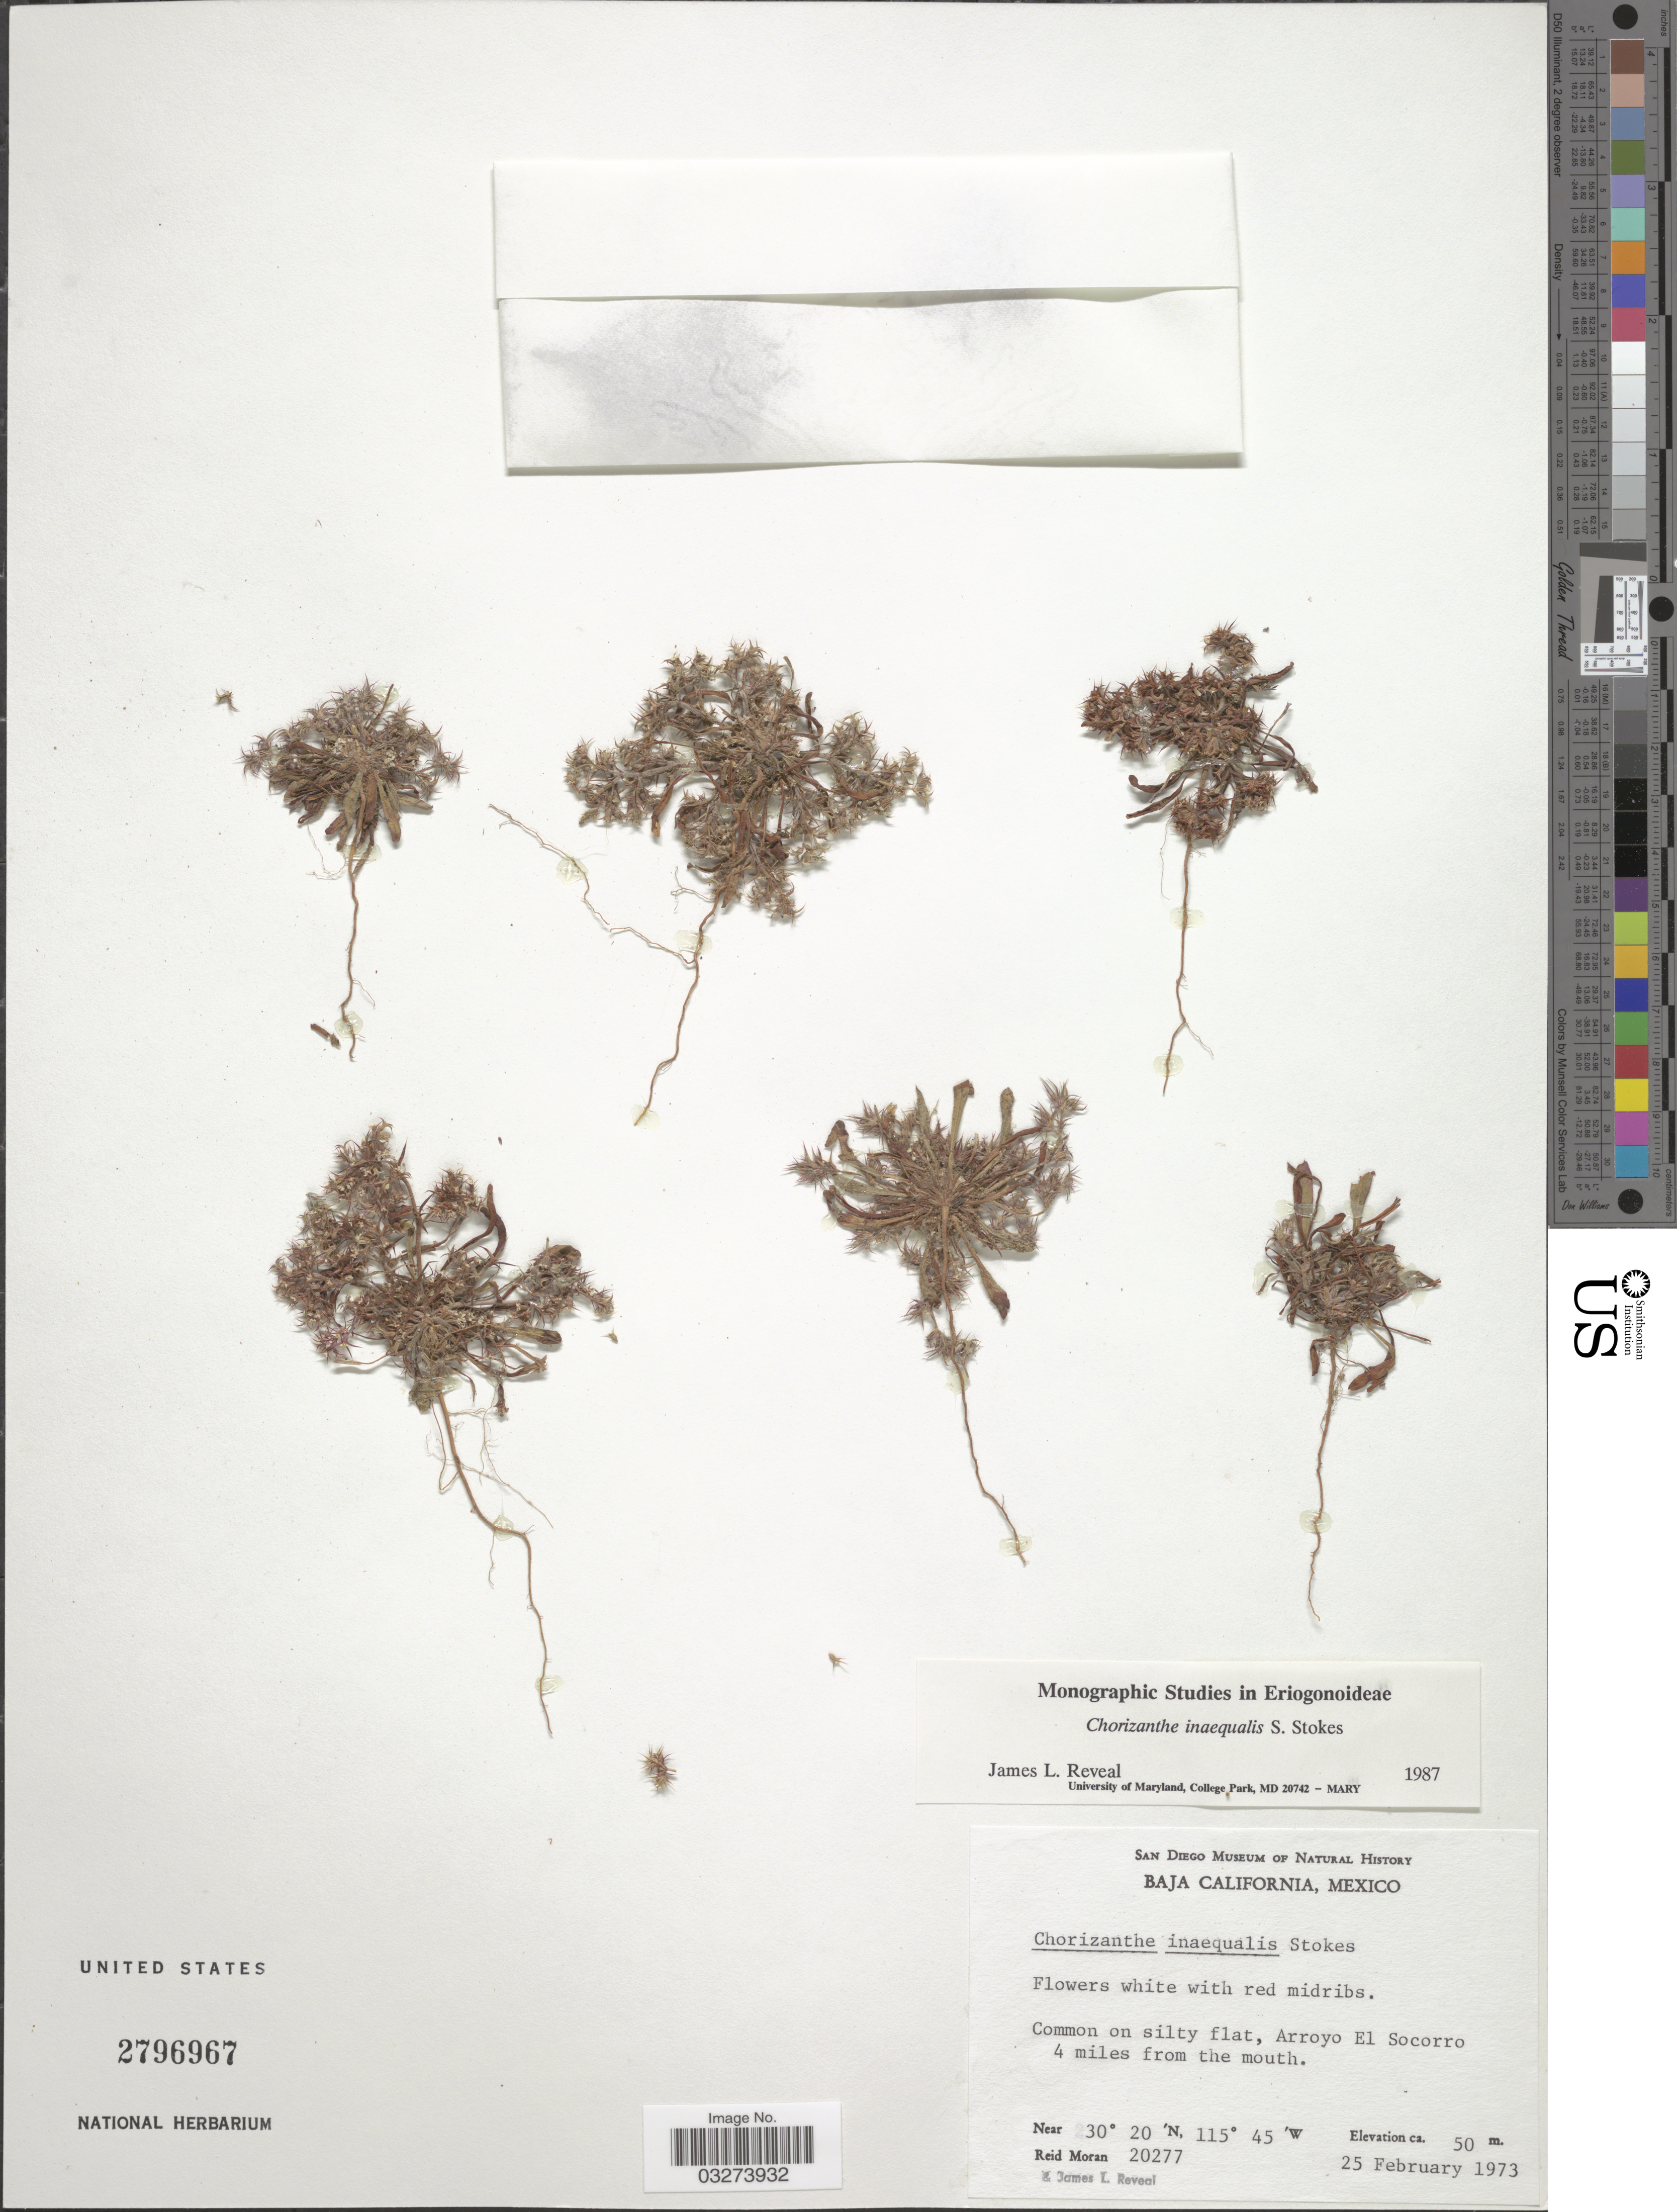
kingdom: Plantae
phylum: Tracheophyta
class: Magnoliopsida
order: Caryophyllales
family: Polygonaceae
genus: Chorizanthe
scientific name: Chorizanthe inequalis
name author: S. Stokes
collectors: R. Moran & J. L. Reveal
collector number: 20277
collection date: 1973-02-25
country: Mexico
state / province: Baja California Norte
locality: Arroyo El Socorro 4 miles from the mouth.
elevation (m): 50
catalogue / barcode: US 2796967